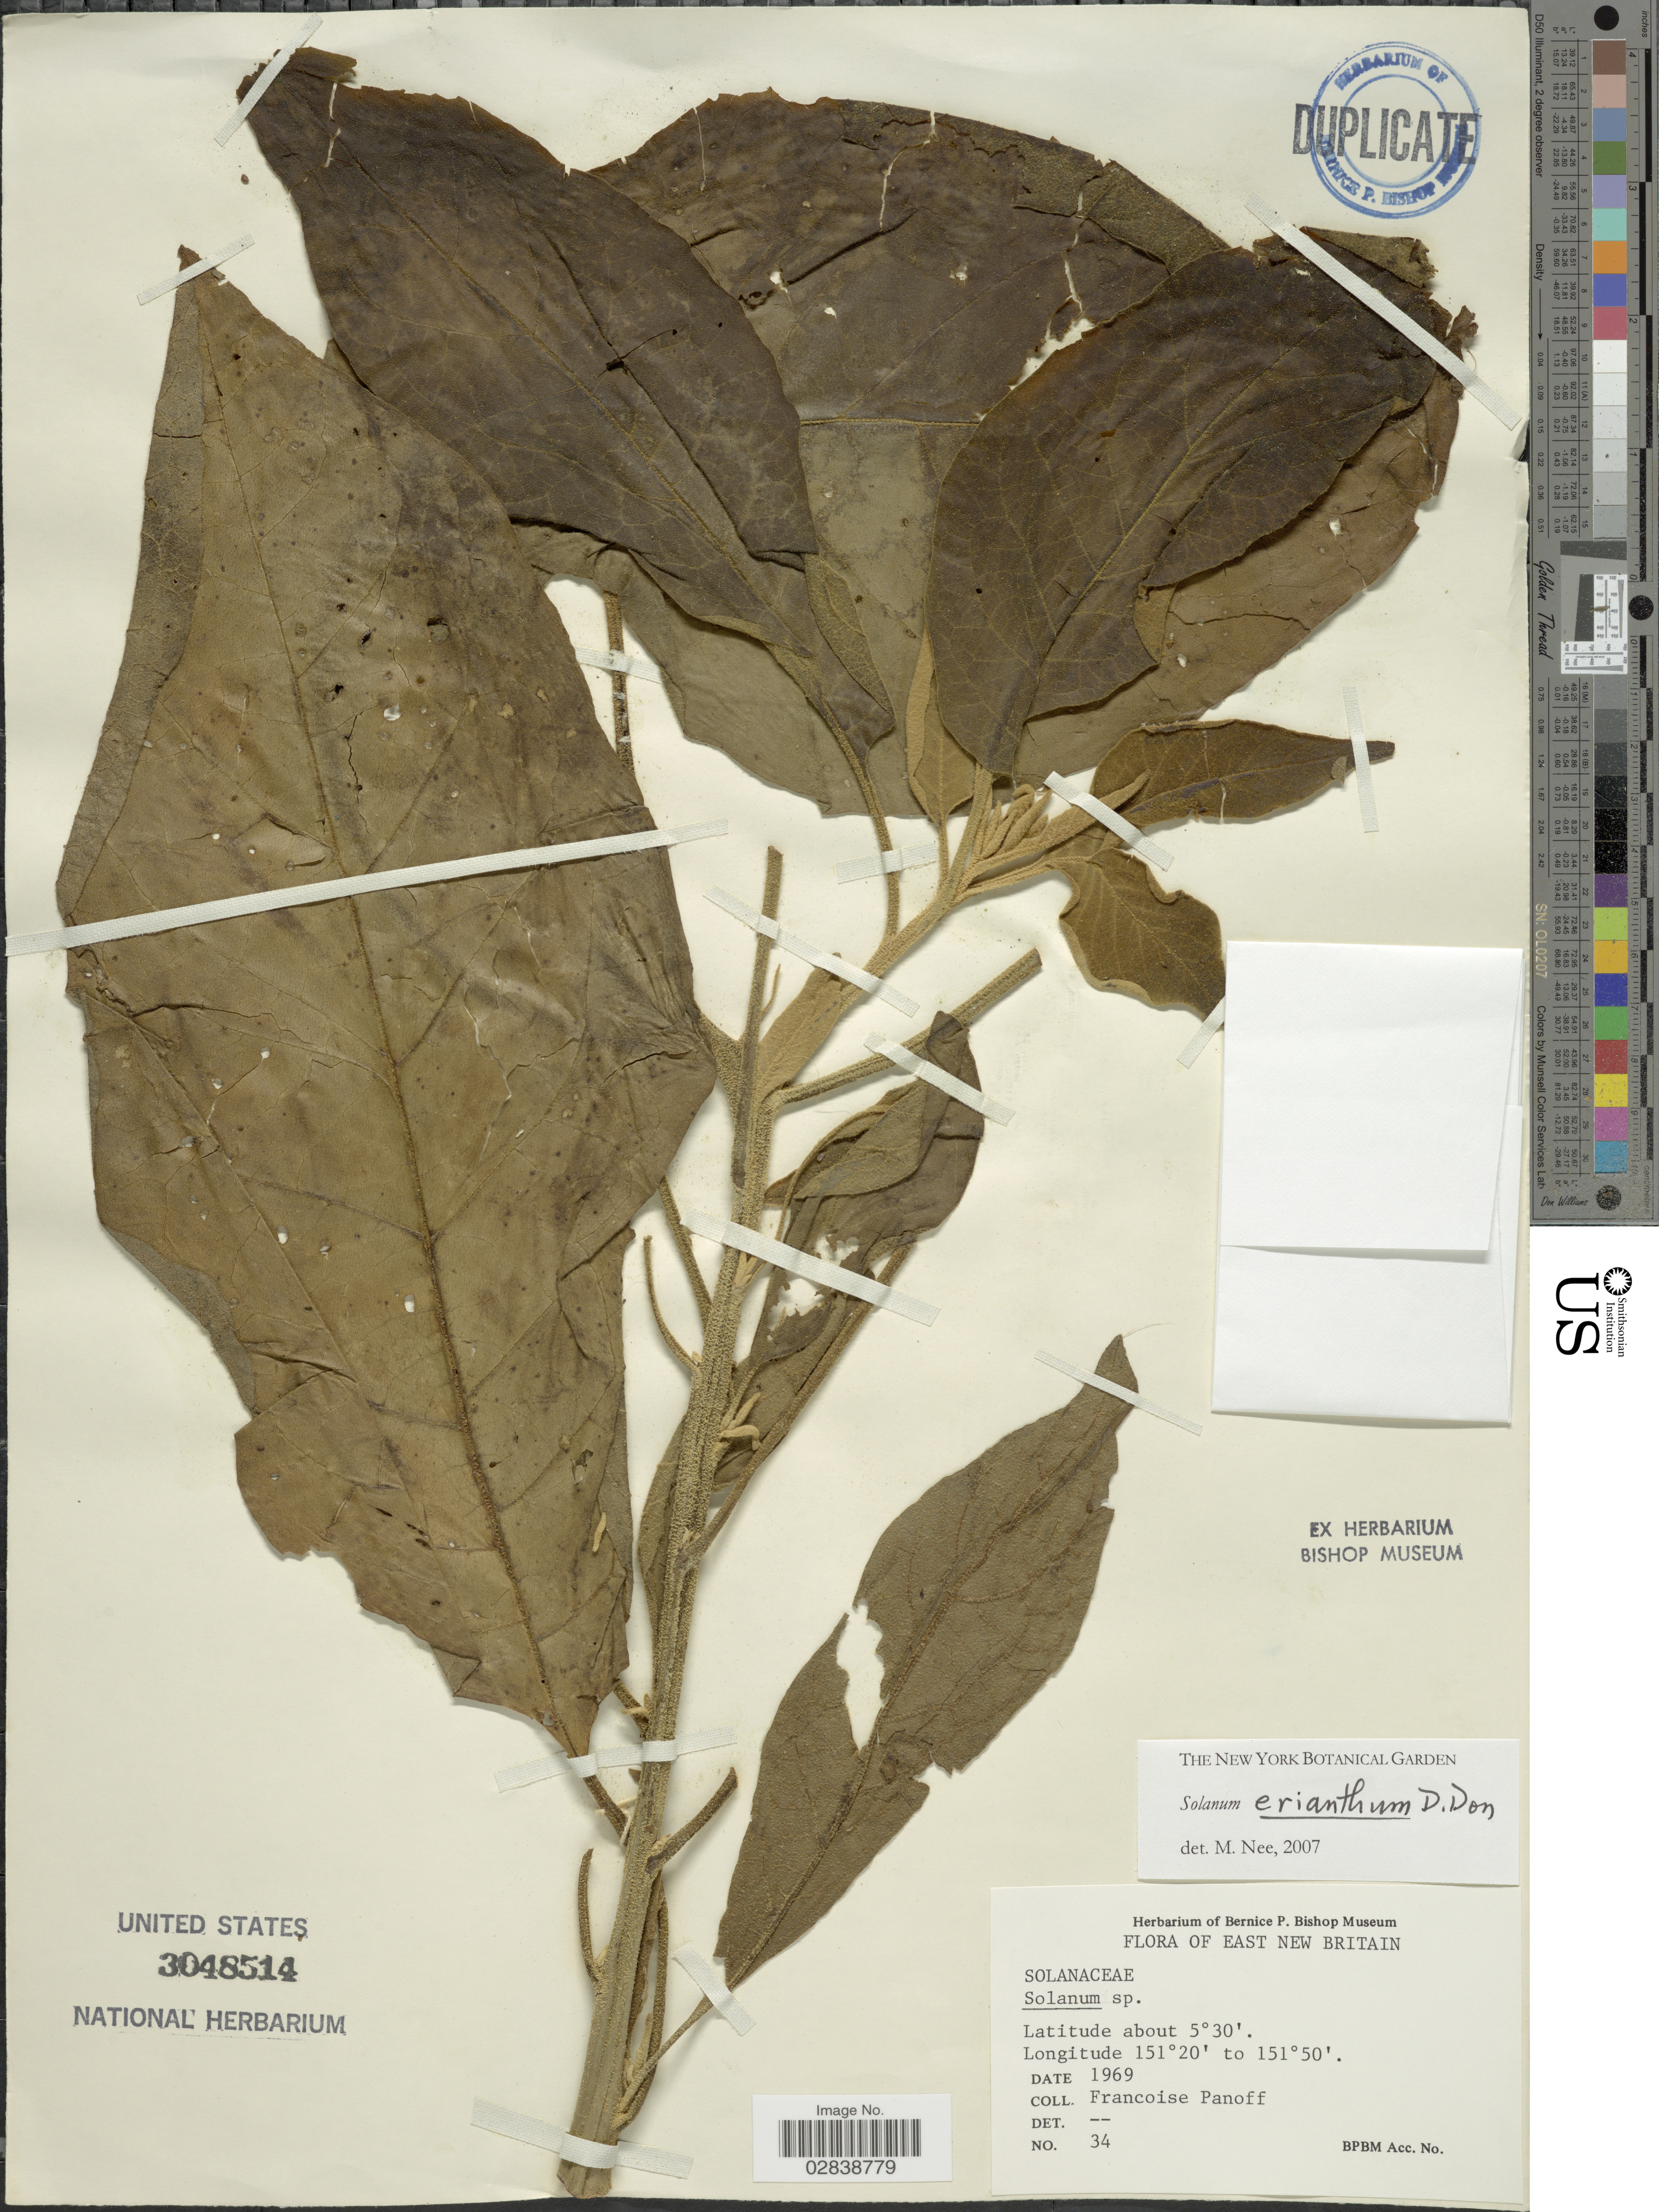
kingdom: Plantae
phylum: Tracheophyta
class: Magnoliopsida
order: Solanales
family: Solanaceae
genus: Solanum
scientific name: Solanum erianthum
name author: D. Don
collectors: F. Panoff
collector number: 34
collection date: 1969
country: Papua New Guinea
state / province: East New Britain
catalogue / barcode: US 3048514